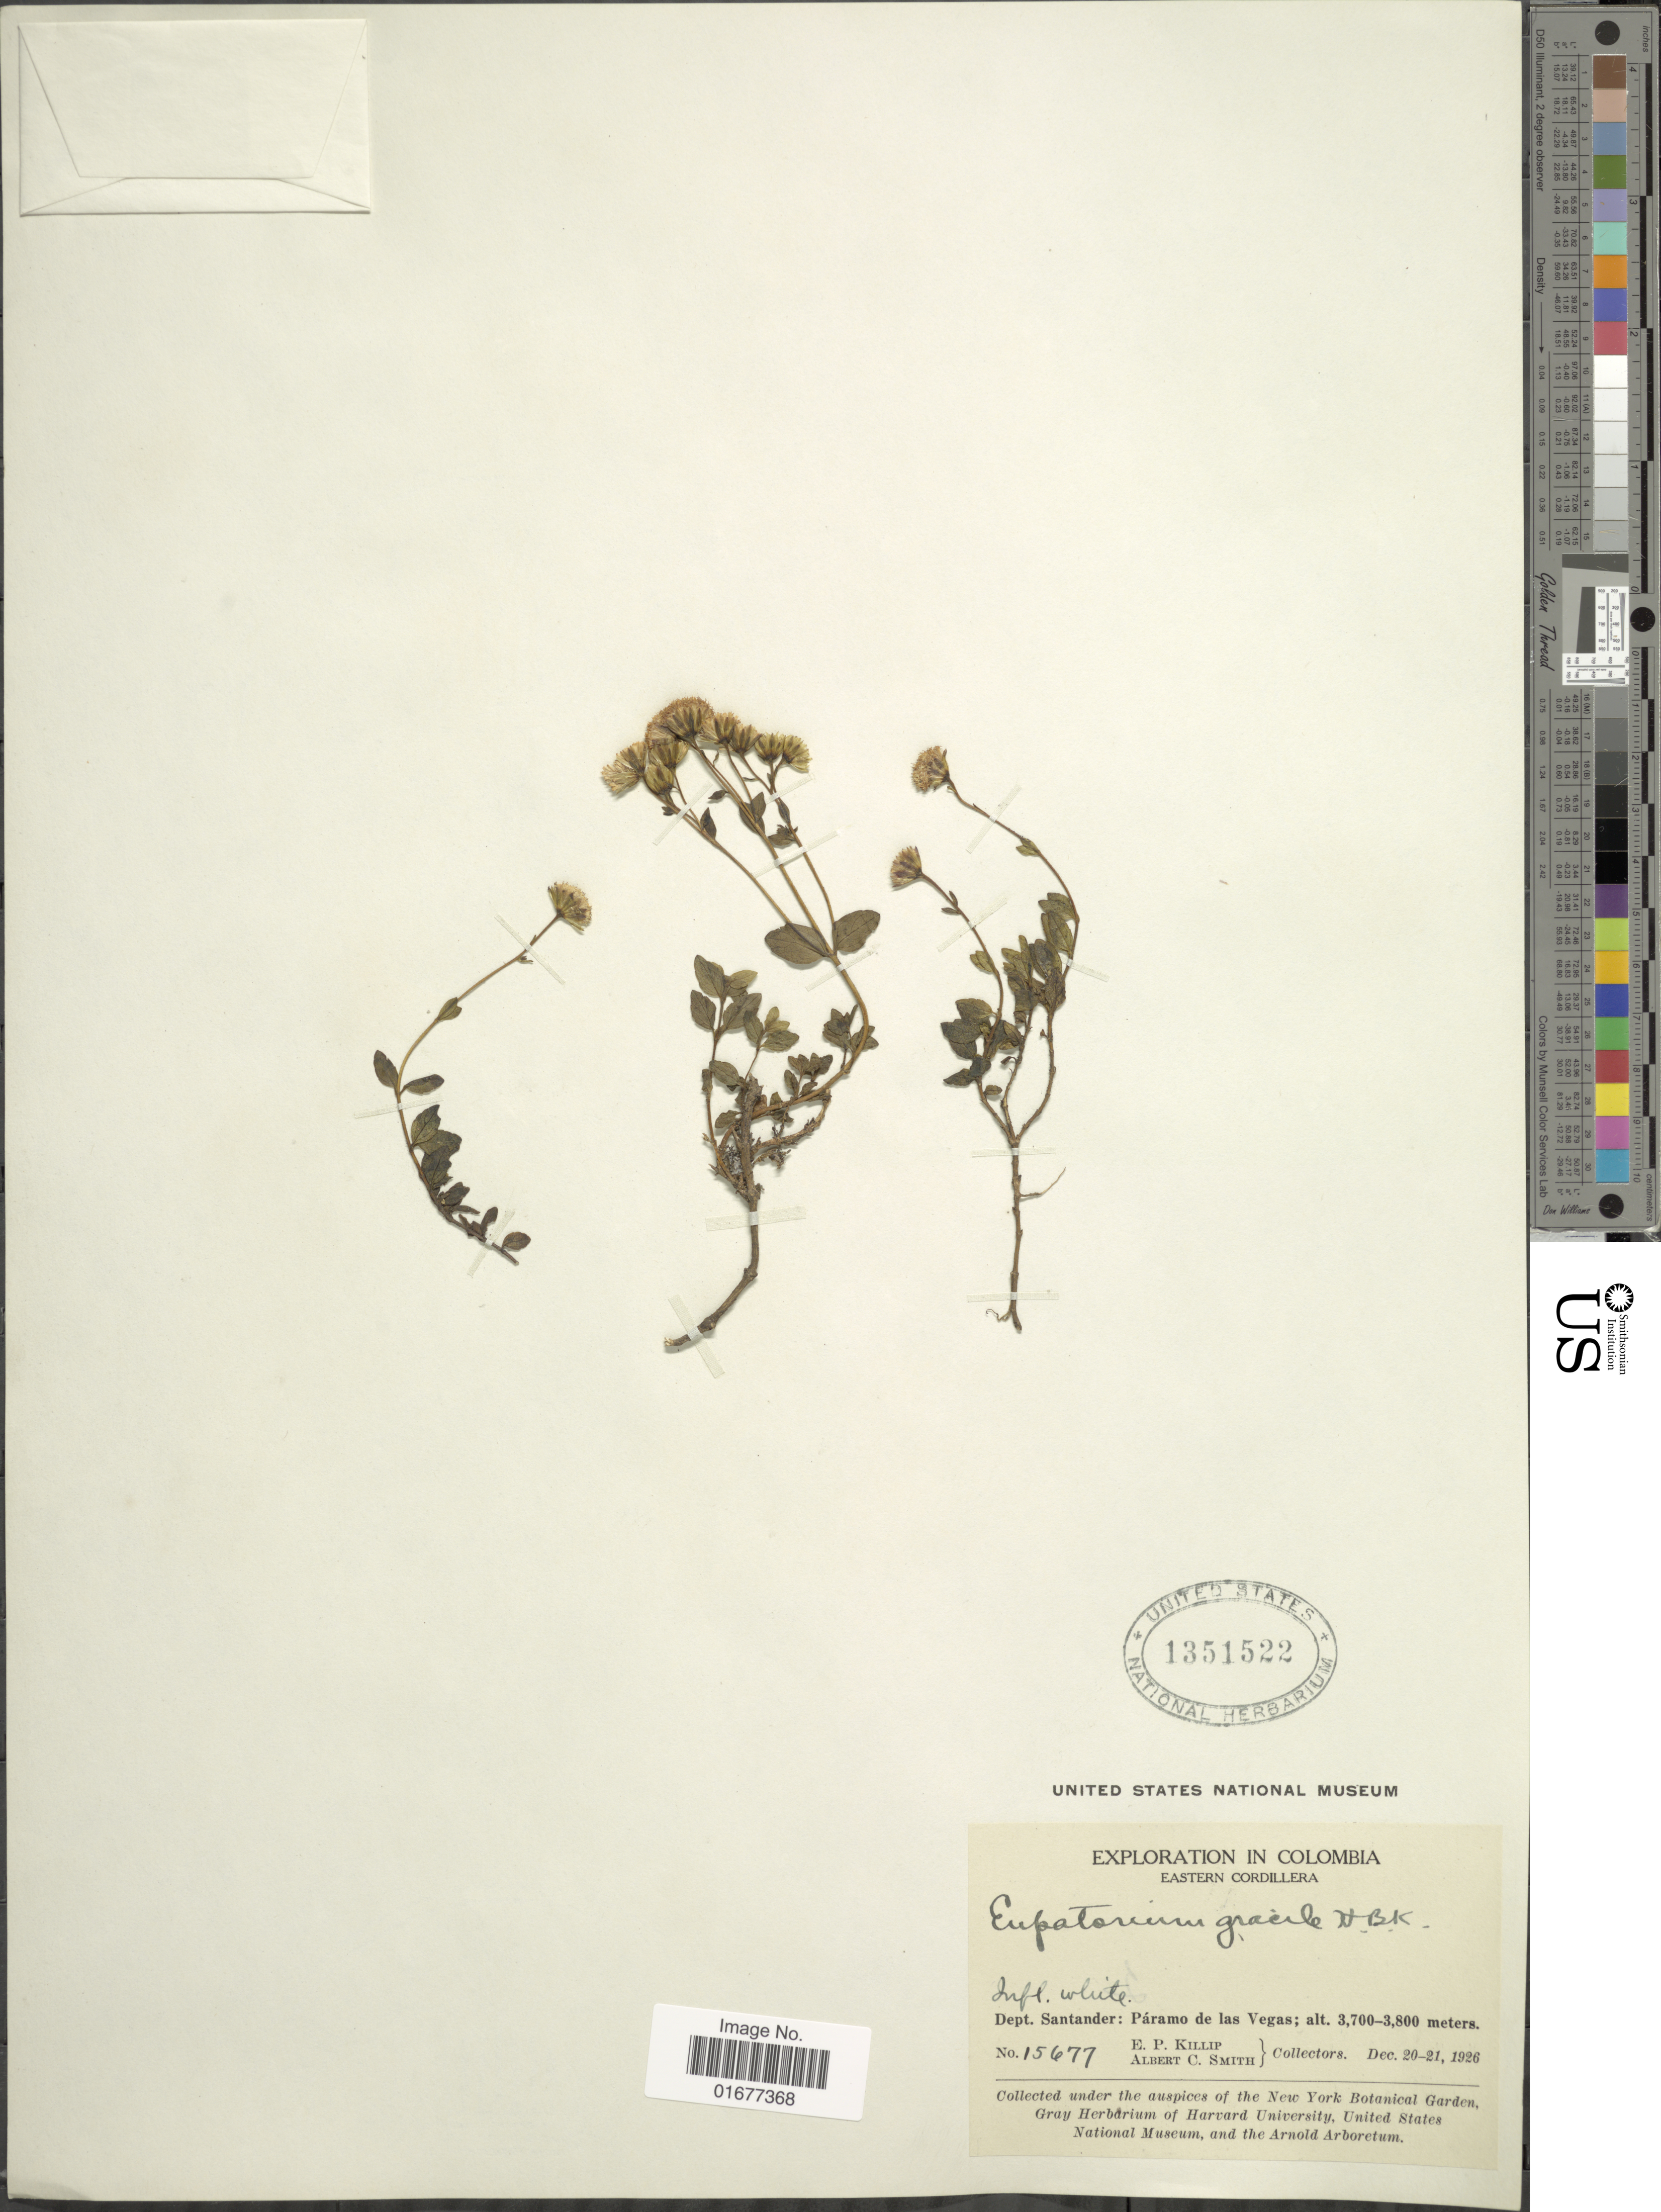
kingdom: Plantae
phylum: Tracheophyta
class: Magnoliopsida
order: Asterales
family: Asteraceae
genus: Ageratina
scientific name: Ageratina gracilis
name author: (Kunth) R.M. King & H. Rob.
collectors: E. P. Killip & A. C. Smith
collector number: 15677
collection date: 1926-12-20/1926-12-21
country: Colombia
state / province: Santander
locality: Eastern Cordillera, Paramo las Vegas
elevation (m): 3700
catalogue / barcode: US 1351522